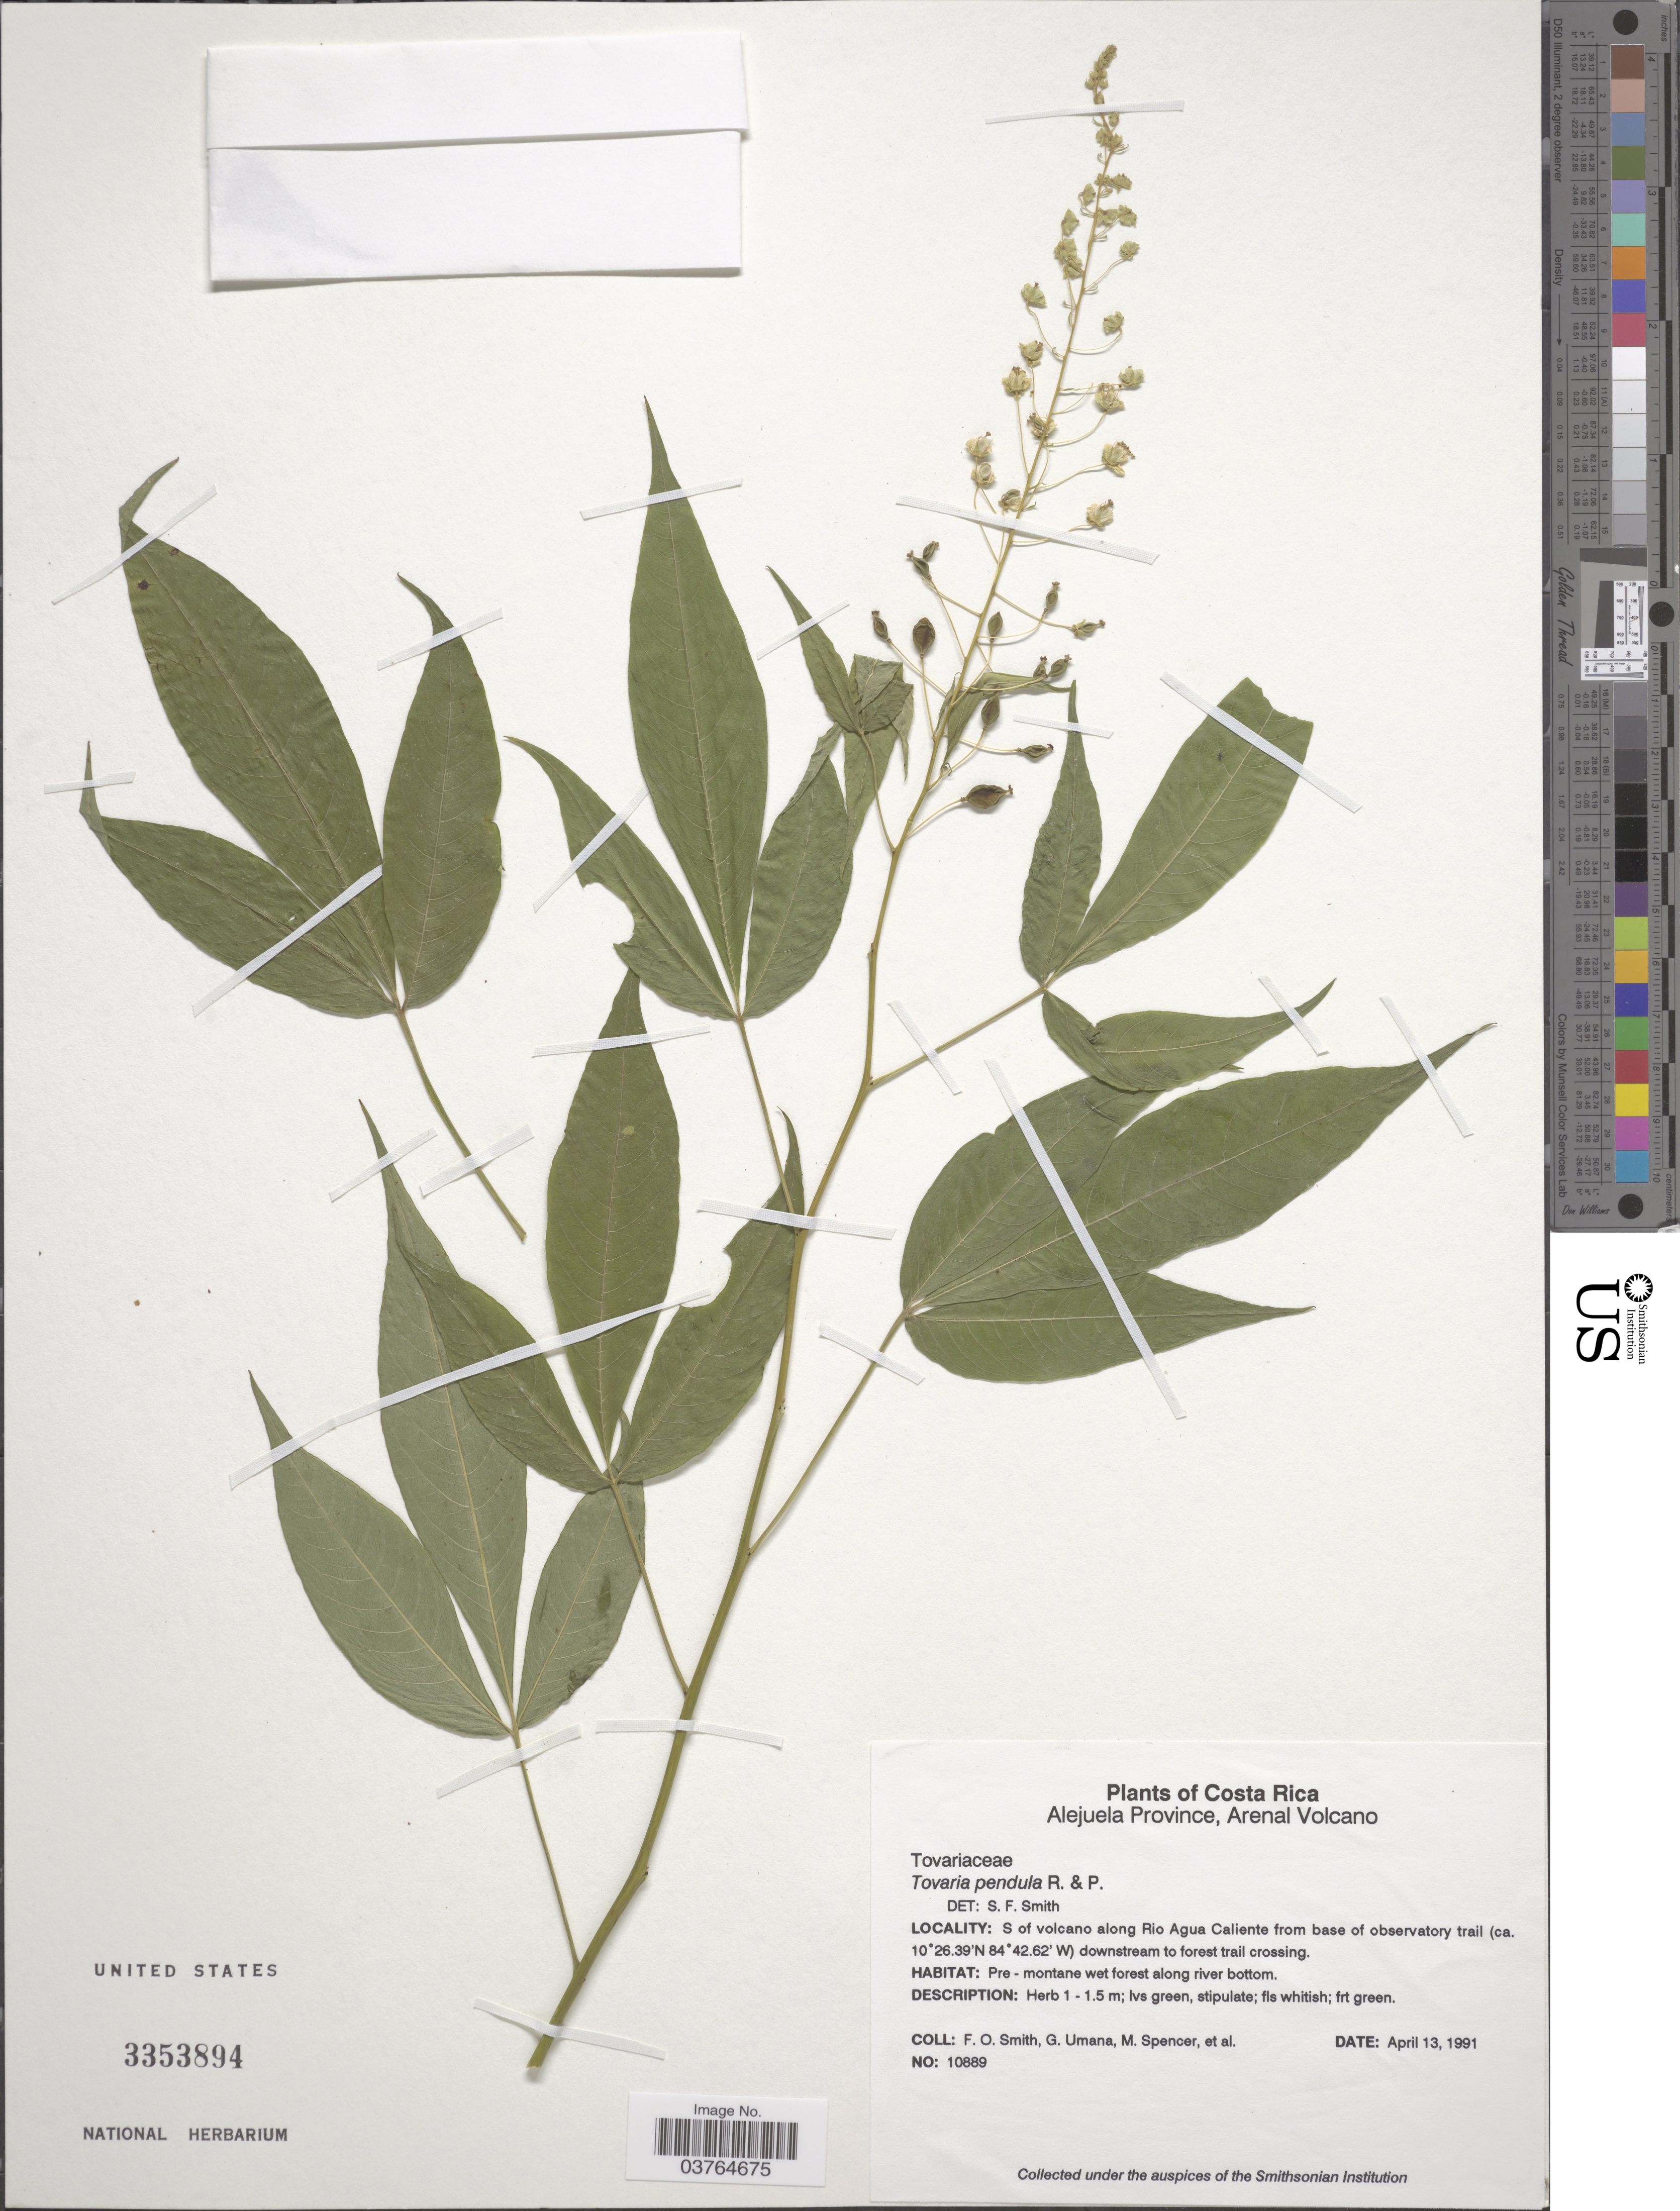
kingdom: Plantae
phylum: Tracheophyta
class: Magnoliopsida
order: Brassicales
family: Tovariaceae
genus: Tovaria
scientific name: Tovaria pendula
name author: Ruiz & Pav.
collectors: F. Smith, G. Umana, M. Spencer & et al.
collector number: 10889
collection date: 1991-04-13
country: Costa Rica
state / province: Alajuela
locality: Alejuela Province, Arenal Volcano. S of volcano along Rio Agua Caliente from base of observatory trail, downstream to forest trail crossing.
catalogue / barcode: US 3353894